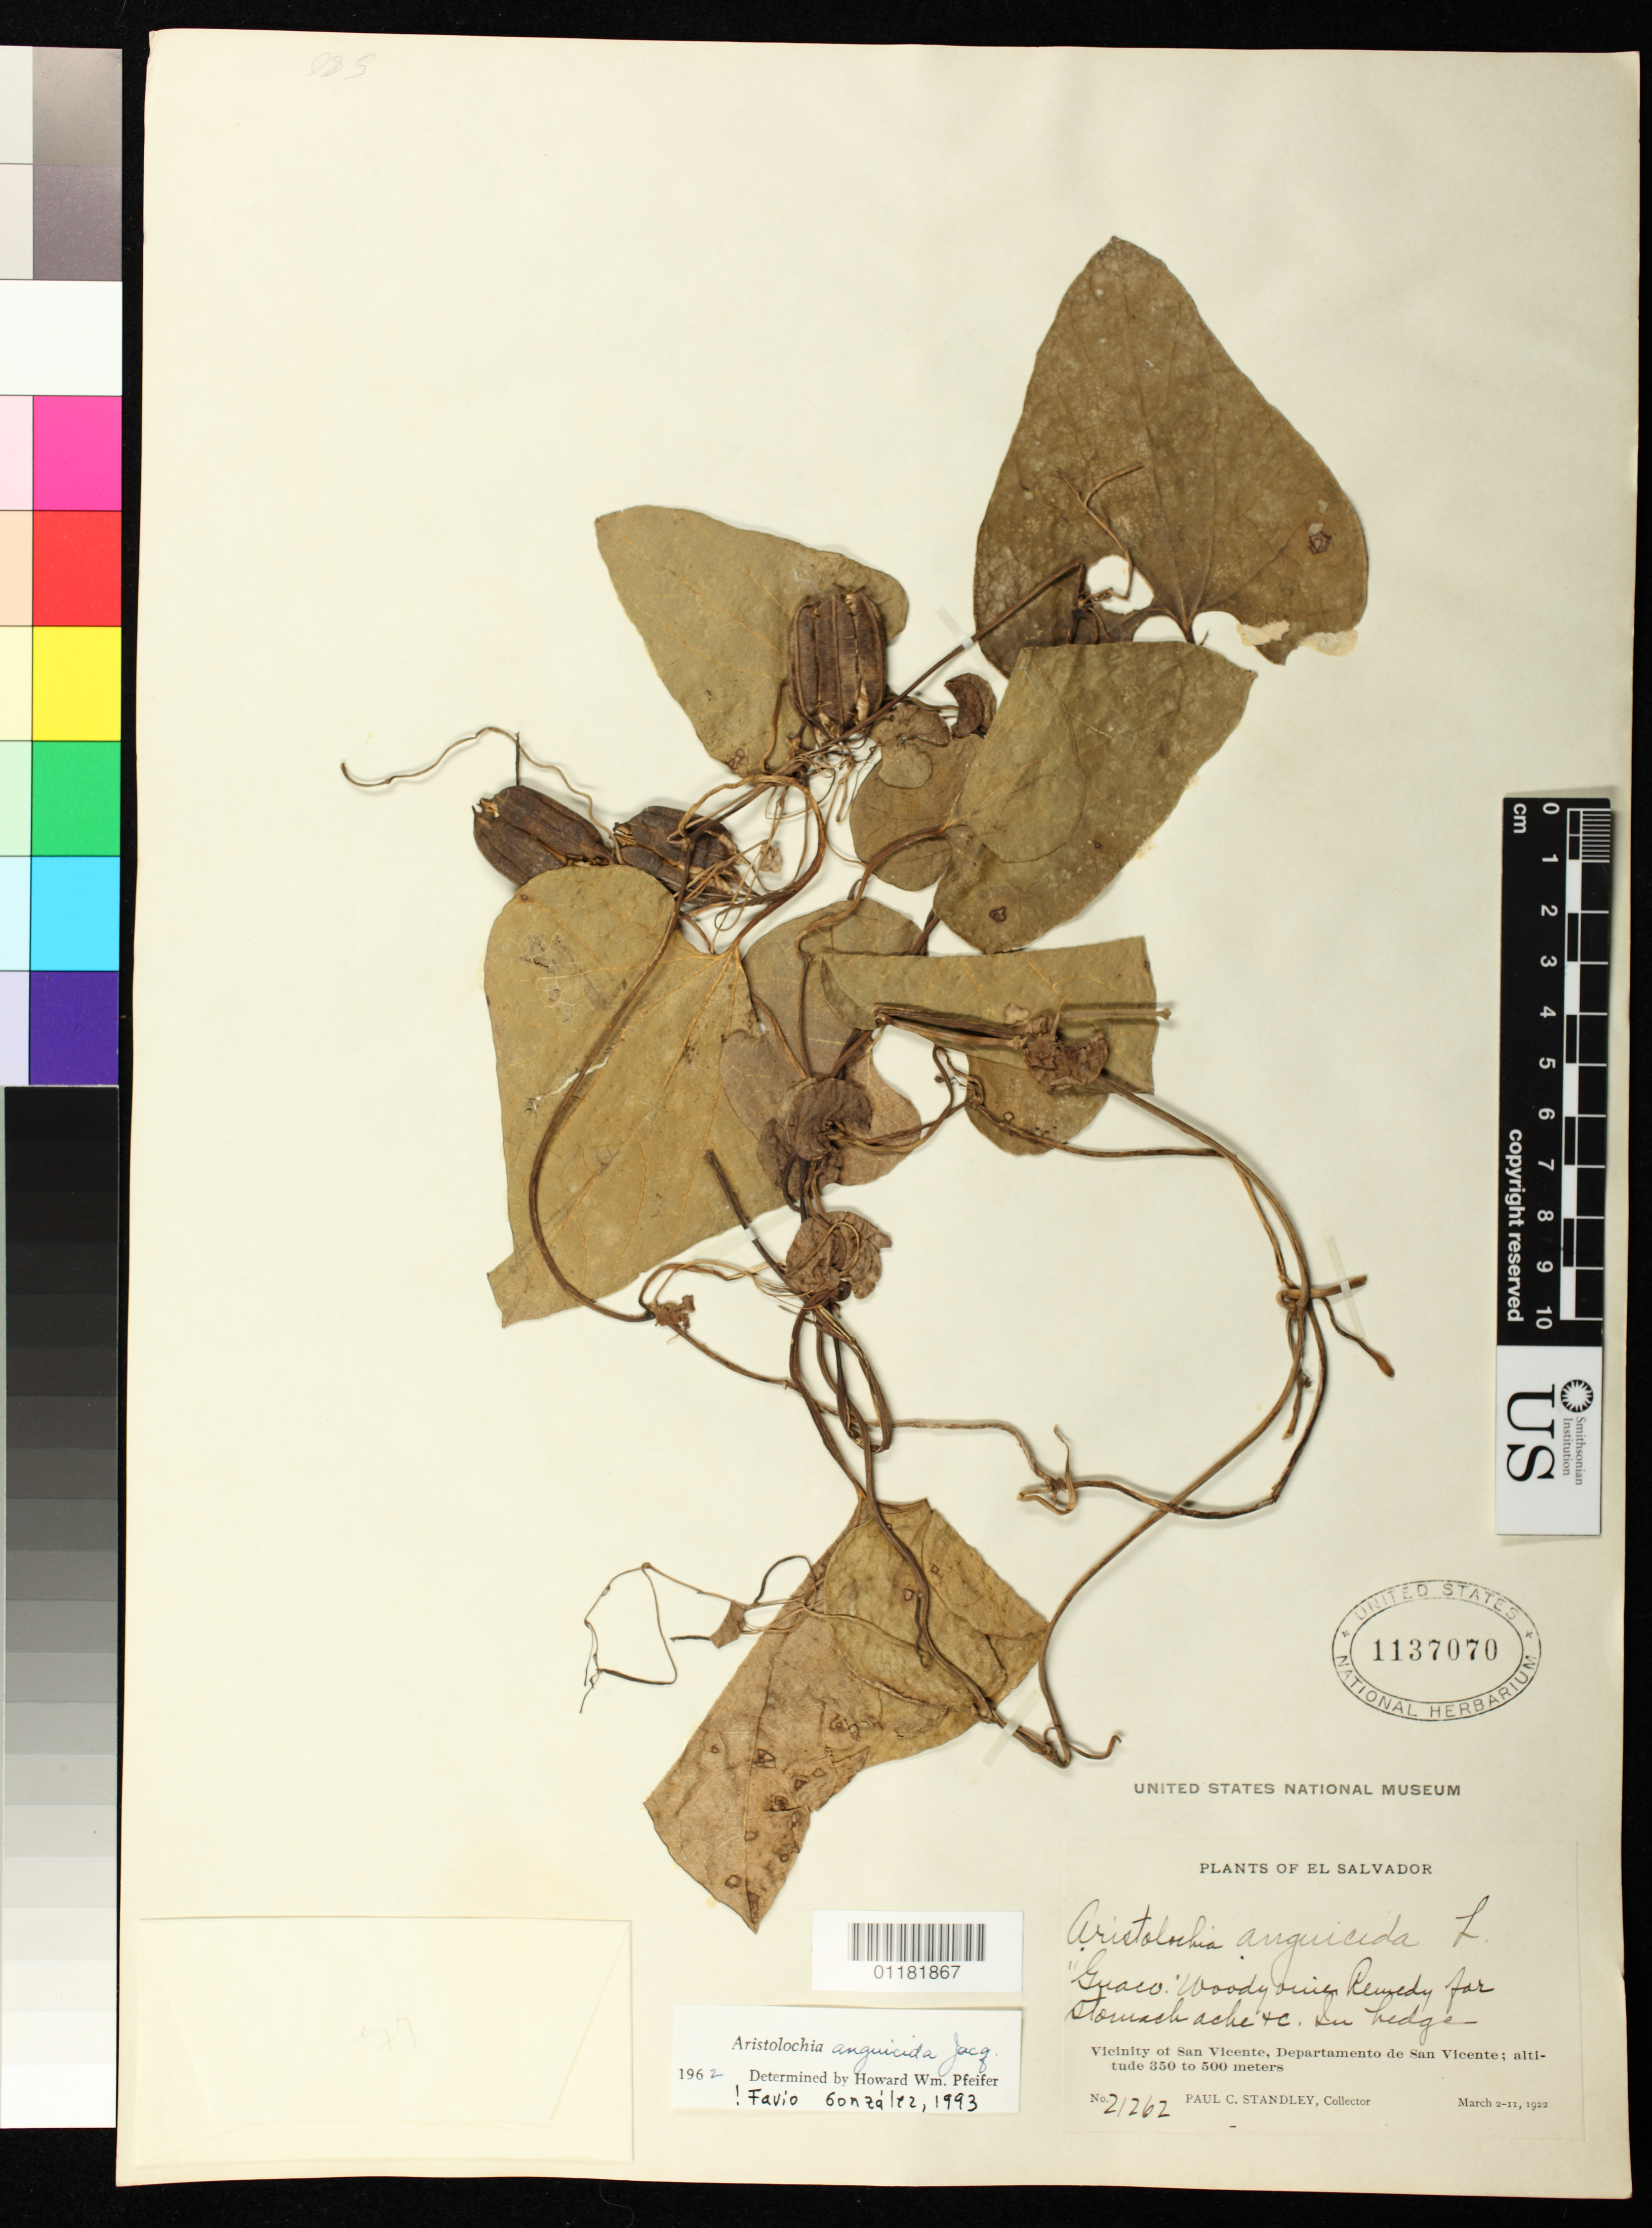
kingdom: Plantae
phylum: Tracheophyta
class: Magnoliopsida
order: Piperales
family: Aristolochiaceae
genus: Aristolochia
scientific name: Aristolochia anguicida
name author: Jacq.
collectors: P. C. Standley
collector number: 21262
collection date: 1922-03-02/1922-03-11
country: El Salvador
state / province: San Vincente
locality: Vicinity of San Vicente.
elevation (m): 350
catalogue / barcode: US 1137070